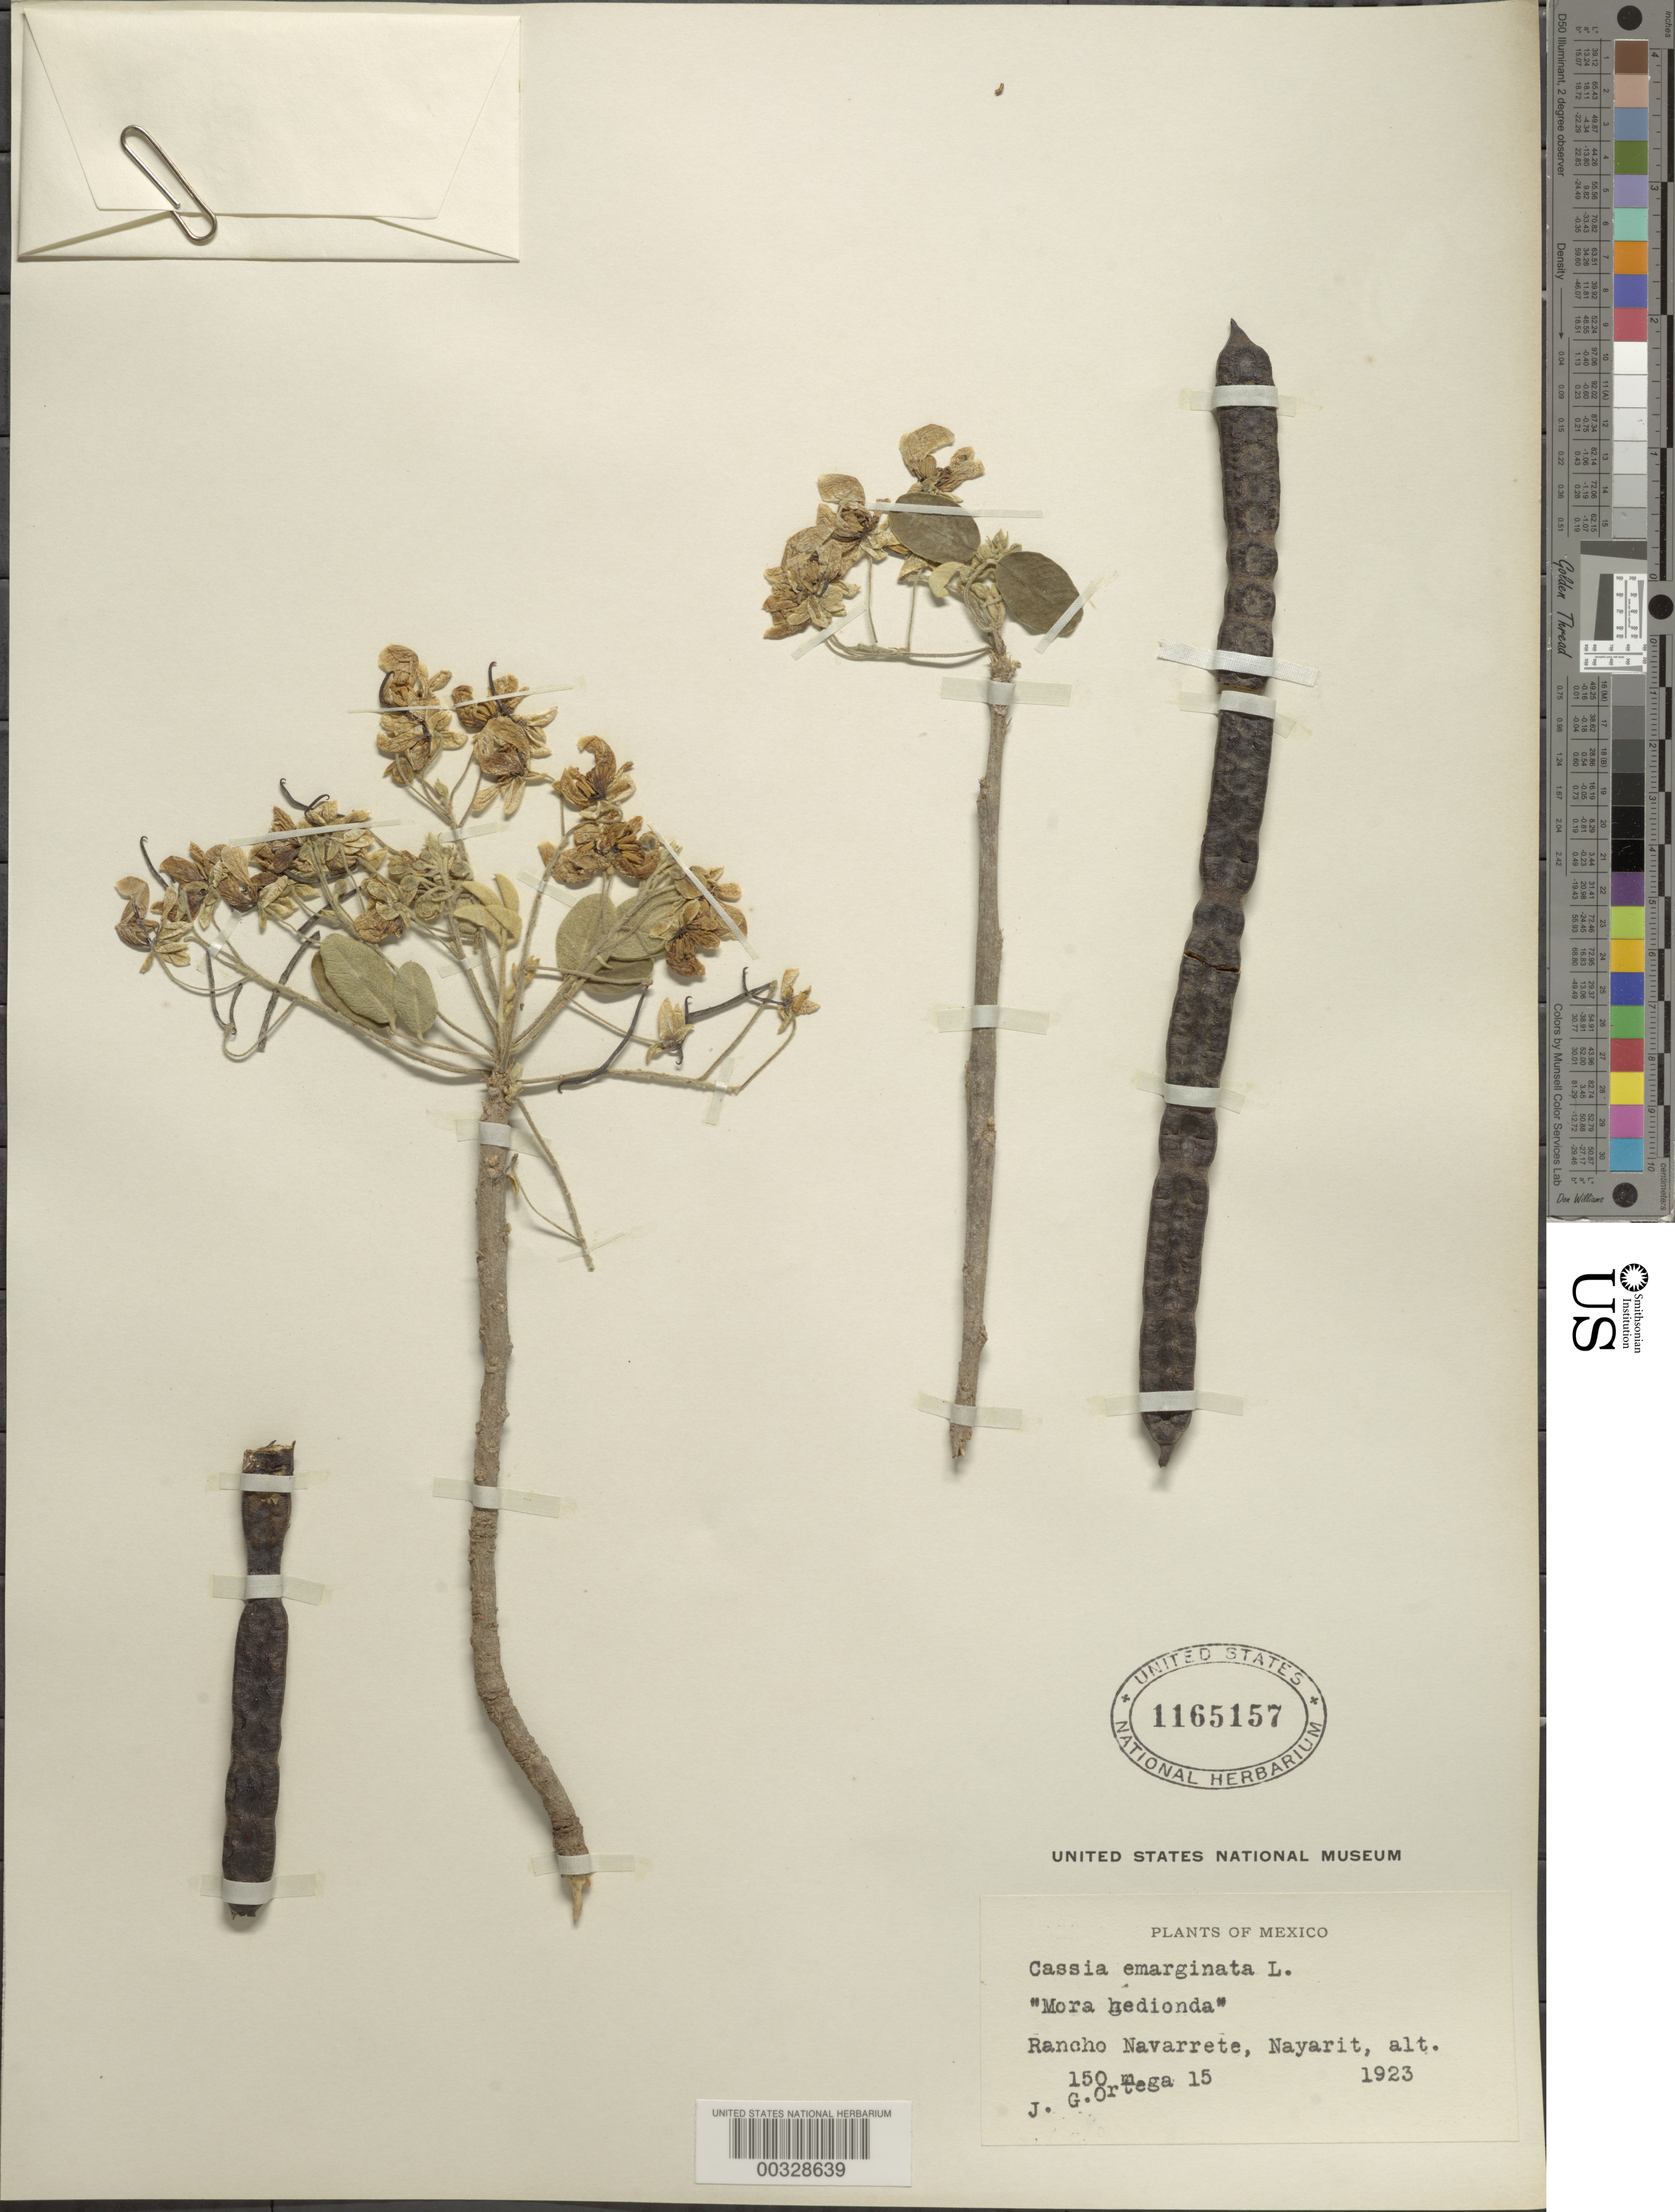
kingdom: Plantae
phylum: Tracheophyta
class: Magnoliopsida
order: Fabales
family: Fabaceae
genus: Senna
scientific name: Senna emarginata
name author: L.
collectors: J. Ortega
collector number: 15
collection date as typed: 1923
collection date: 1923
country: Mexico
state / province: Nayarit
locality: Rancho navarrete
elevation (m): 150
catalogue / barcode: US 1165157